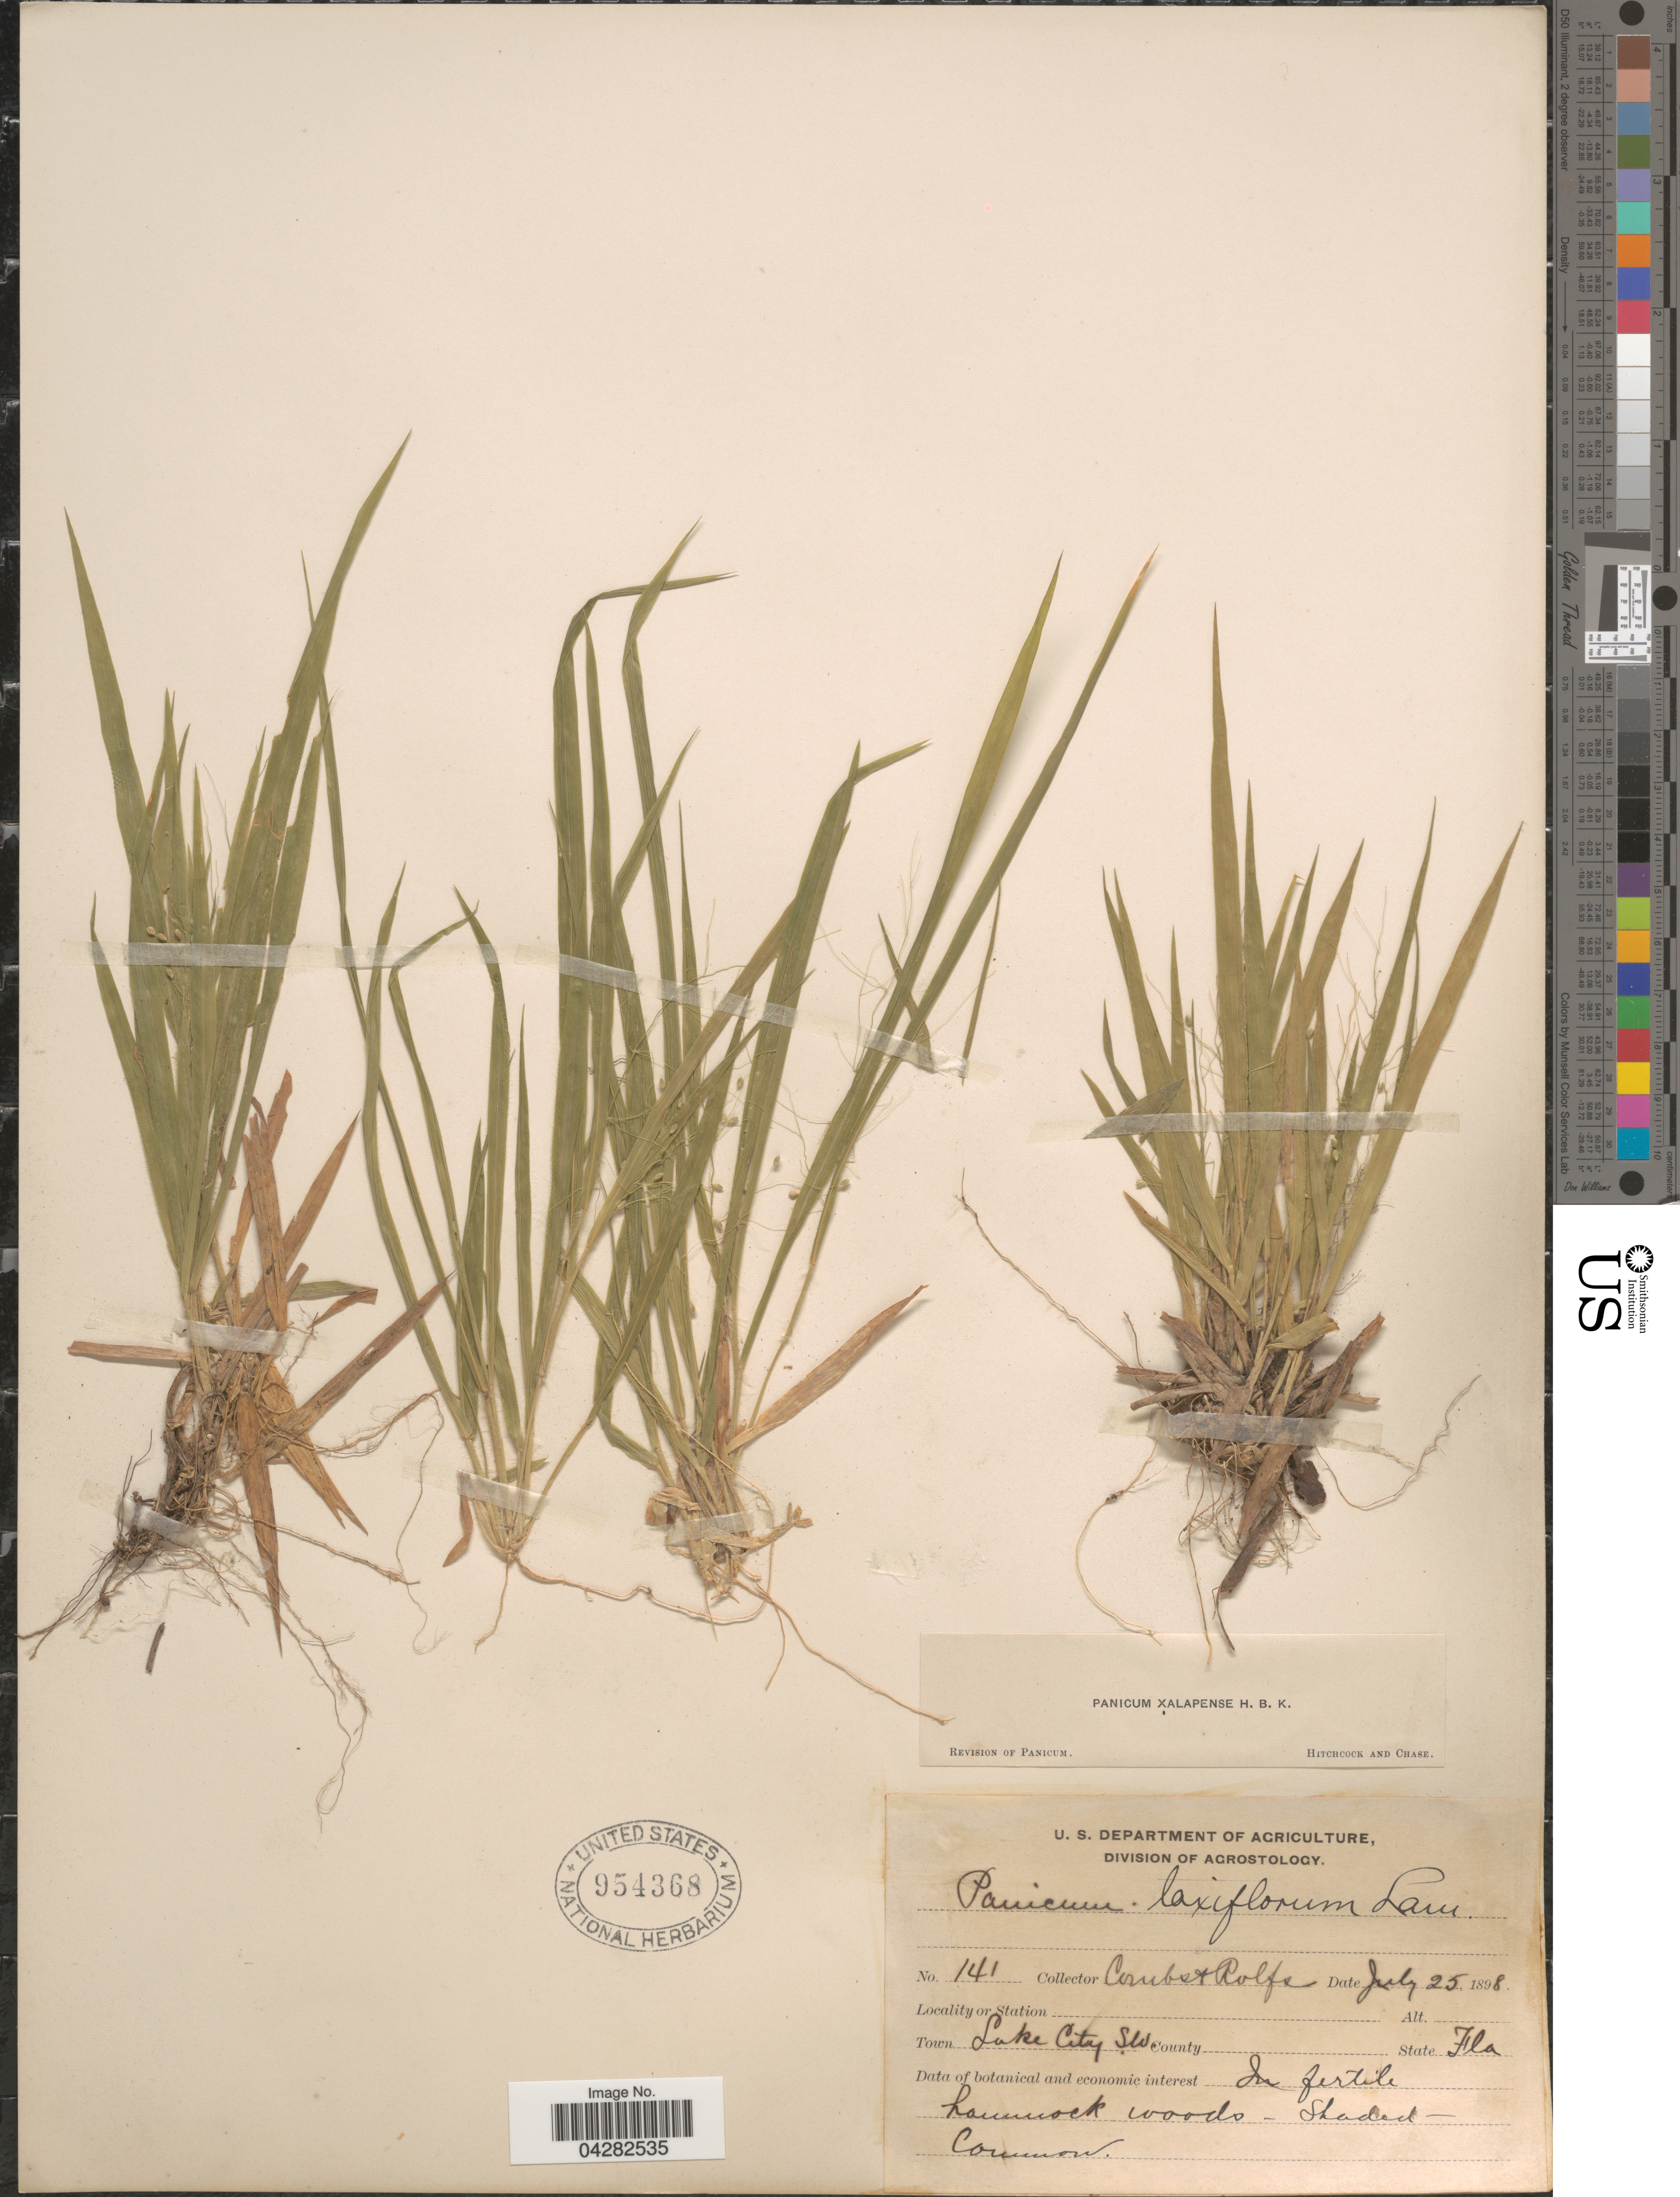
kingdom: Plantae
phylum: Tracheophyta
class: Liliopsida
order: Poales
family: Poaceae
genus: Dichanthelium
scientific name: Dichanthelium laxiflorum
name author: (Lam.) Gould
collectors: -. Combs & Rolfs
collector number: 141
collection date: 1898-07-25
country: United States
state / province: Florida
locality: Town Lake City S.W.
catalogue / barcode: US 954368